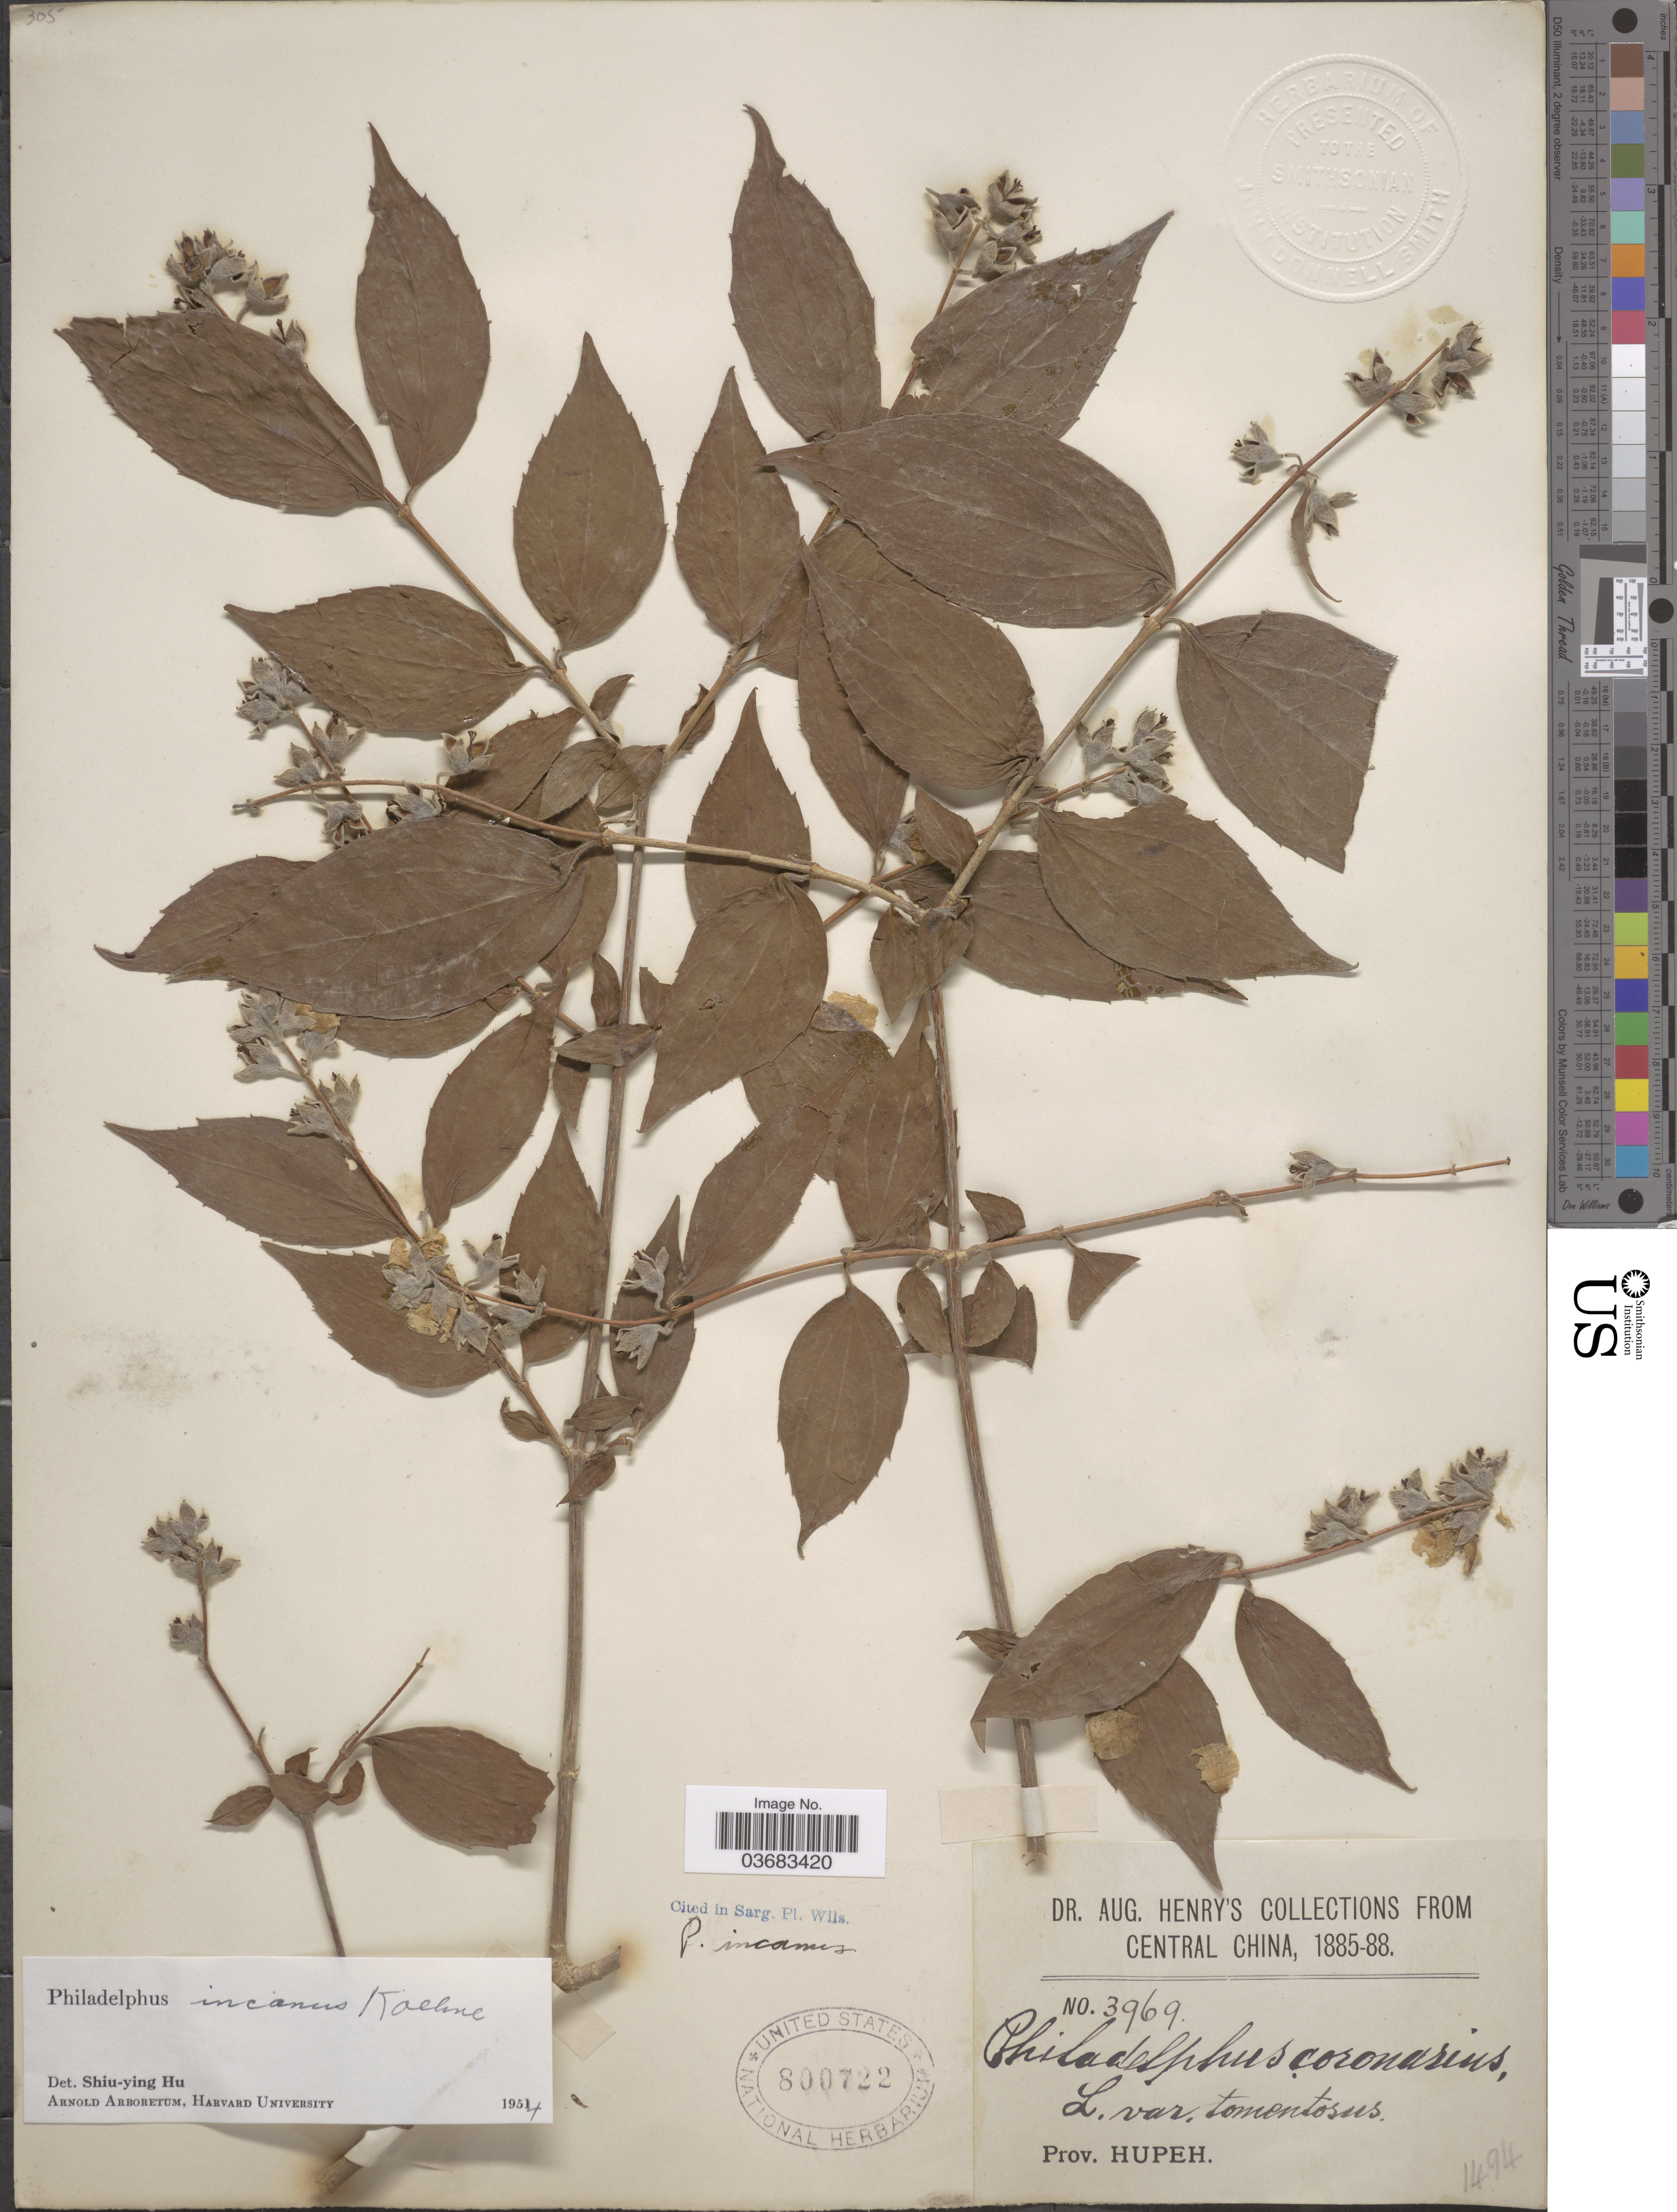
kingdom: Plantae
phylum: Tracheophyta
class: Magnoliopsida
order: Cornales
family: Hydrangeaceae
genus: Philadelphus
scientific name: Philadelphus incanus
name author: Koehne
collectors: A. Henry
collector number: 3969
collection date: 1885/1888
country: China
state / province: Hubei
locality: Central China. Prov. Hupeh.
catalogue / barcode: US 800722